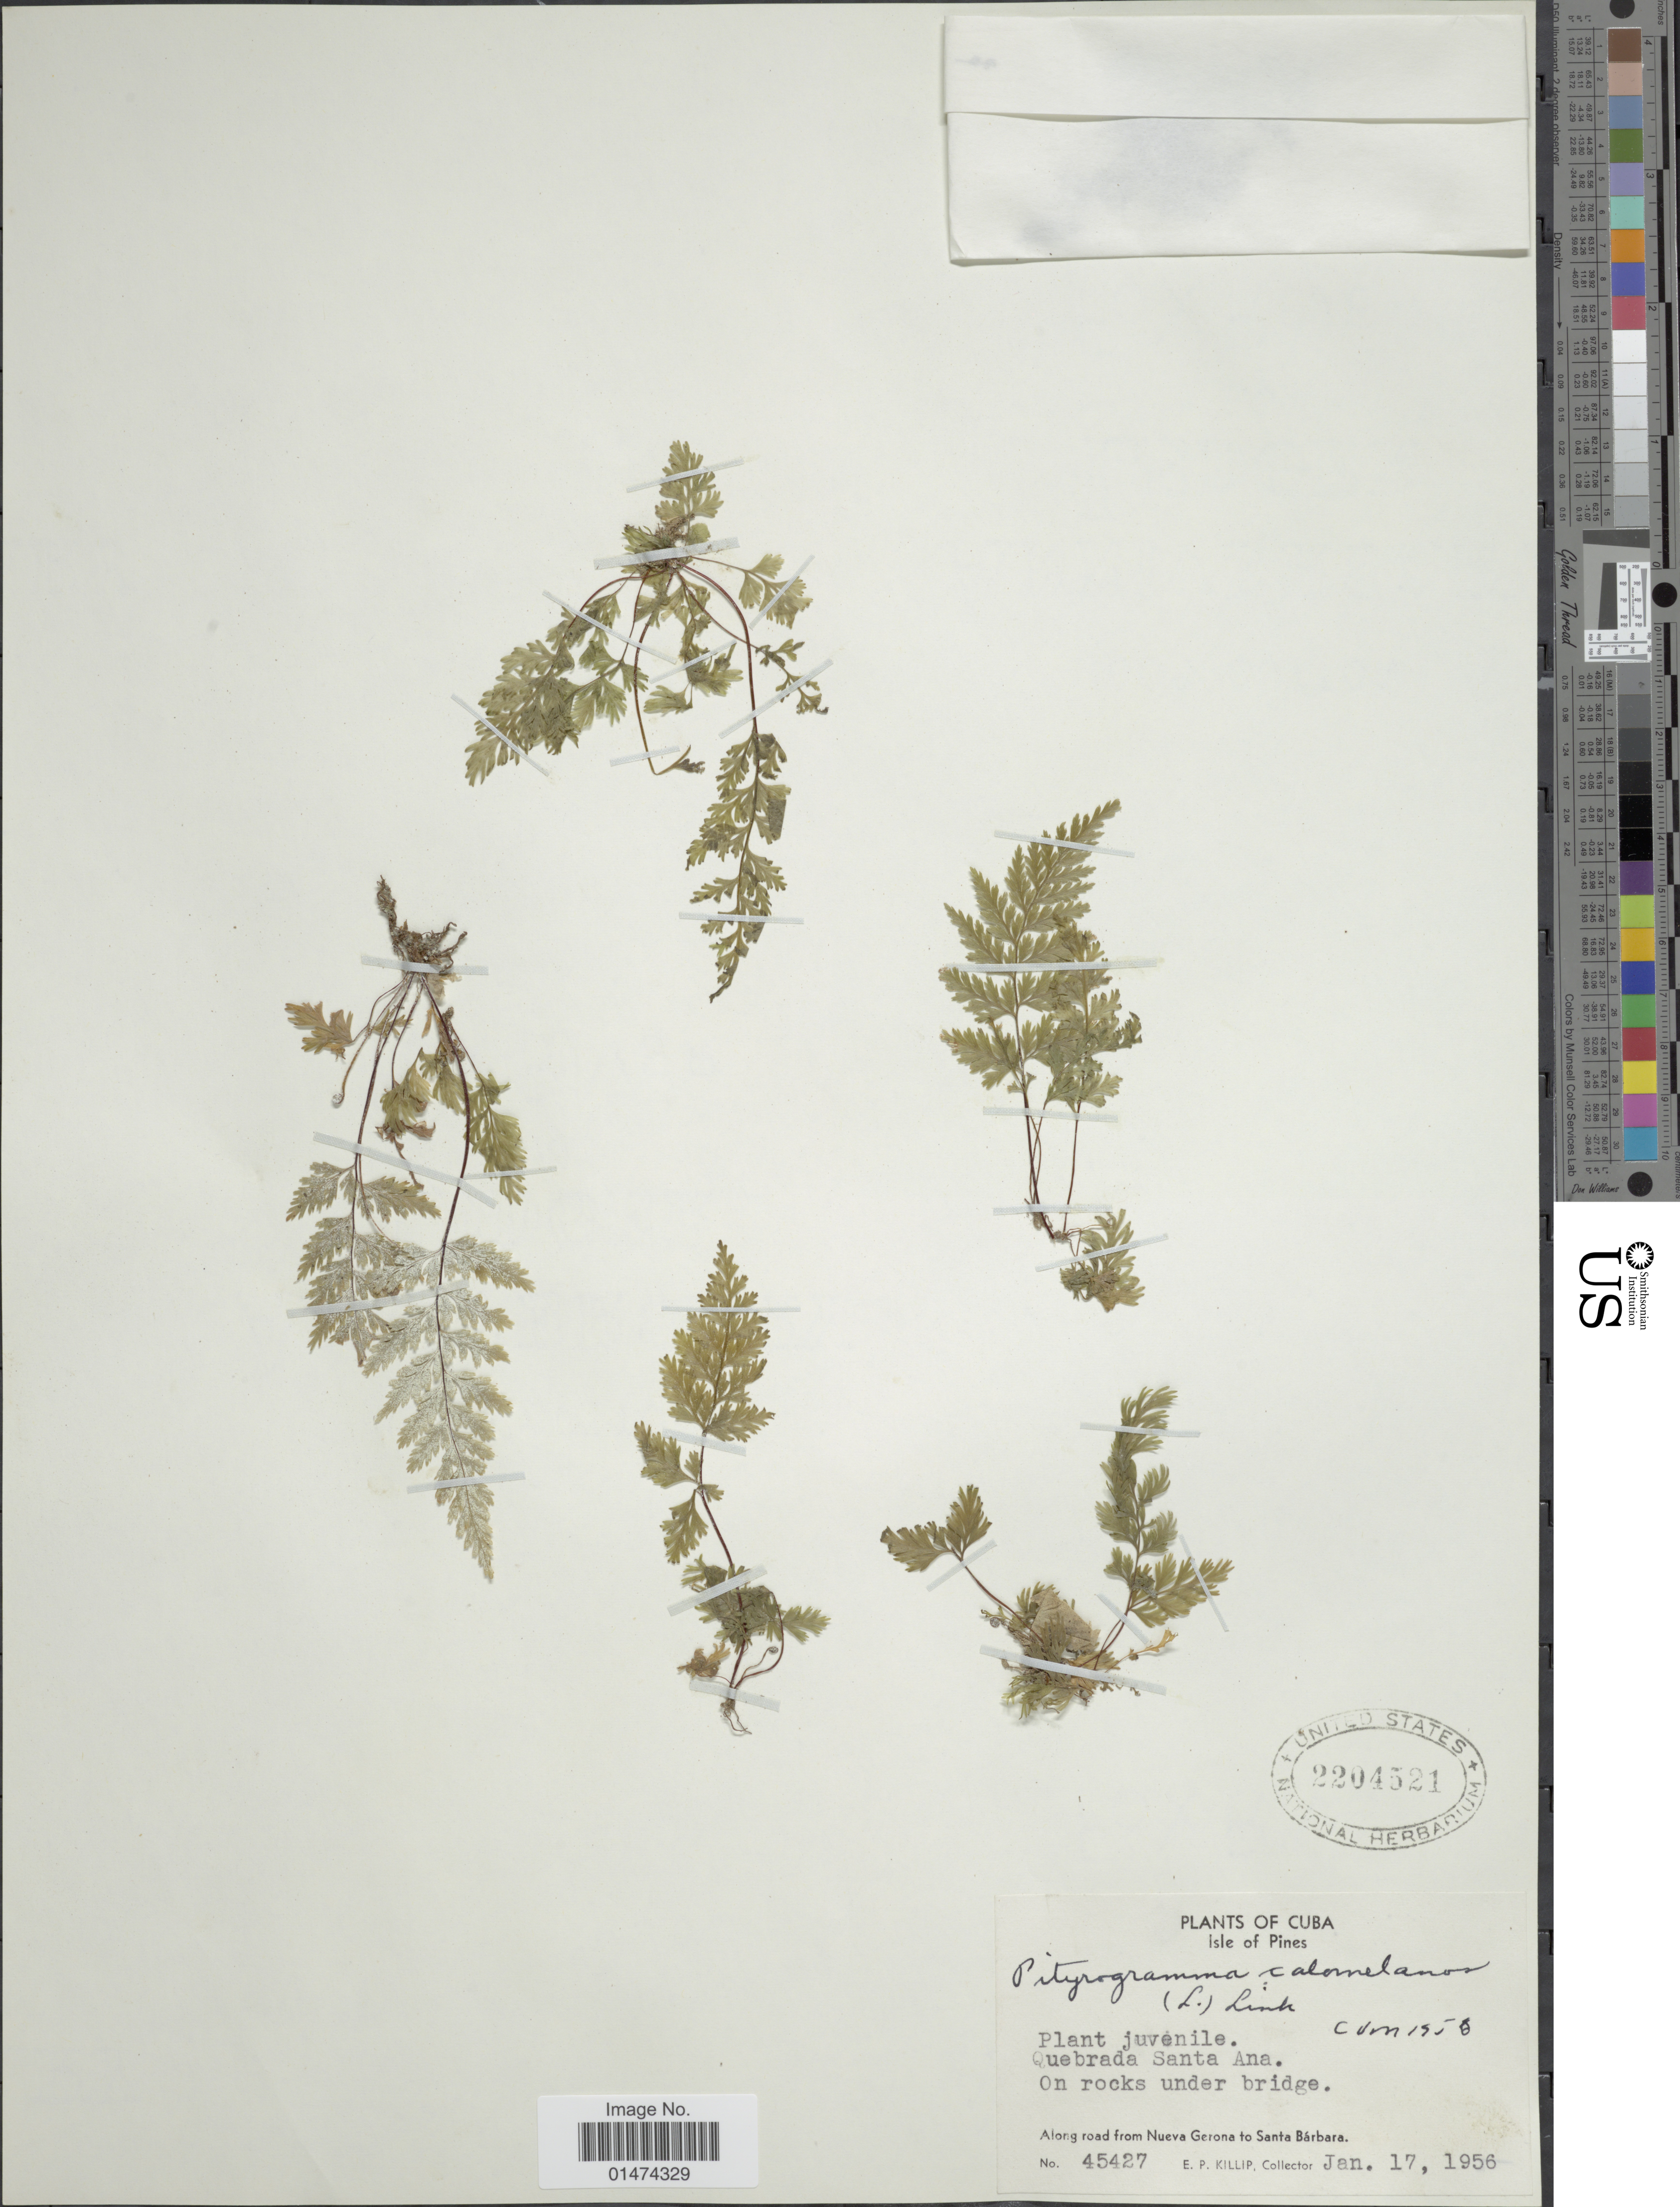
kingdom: Plantae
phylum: Tracheophyta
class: Polypodiopsida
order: Polypodiales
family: Pteridaceae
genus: Pityrogramma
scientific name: Pityrogramma calomelanos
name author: (L.) Link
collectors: E. P. Killip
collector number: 45427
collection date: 1956-01-17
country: New Caledonia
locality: Isle of Pines, along road from Neuva Gerona to Santa Barbara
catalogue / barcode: US 2204521